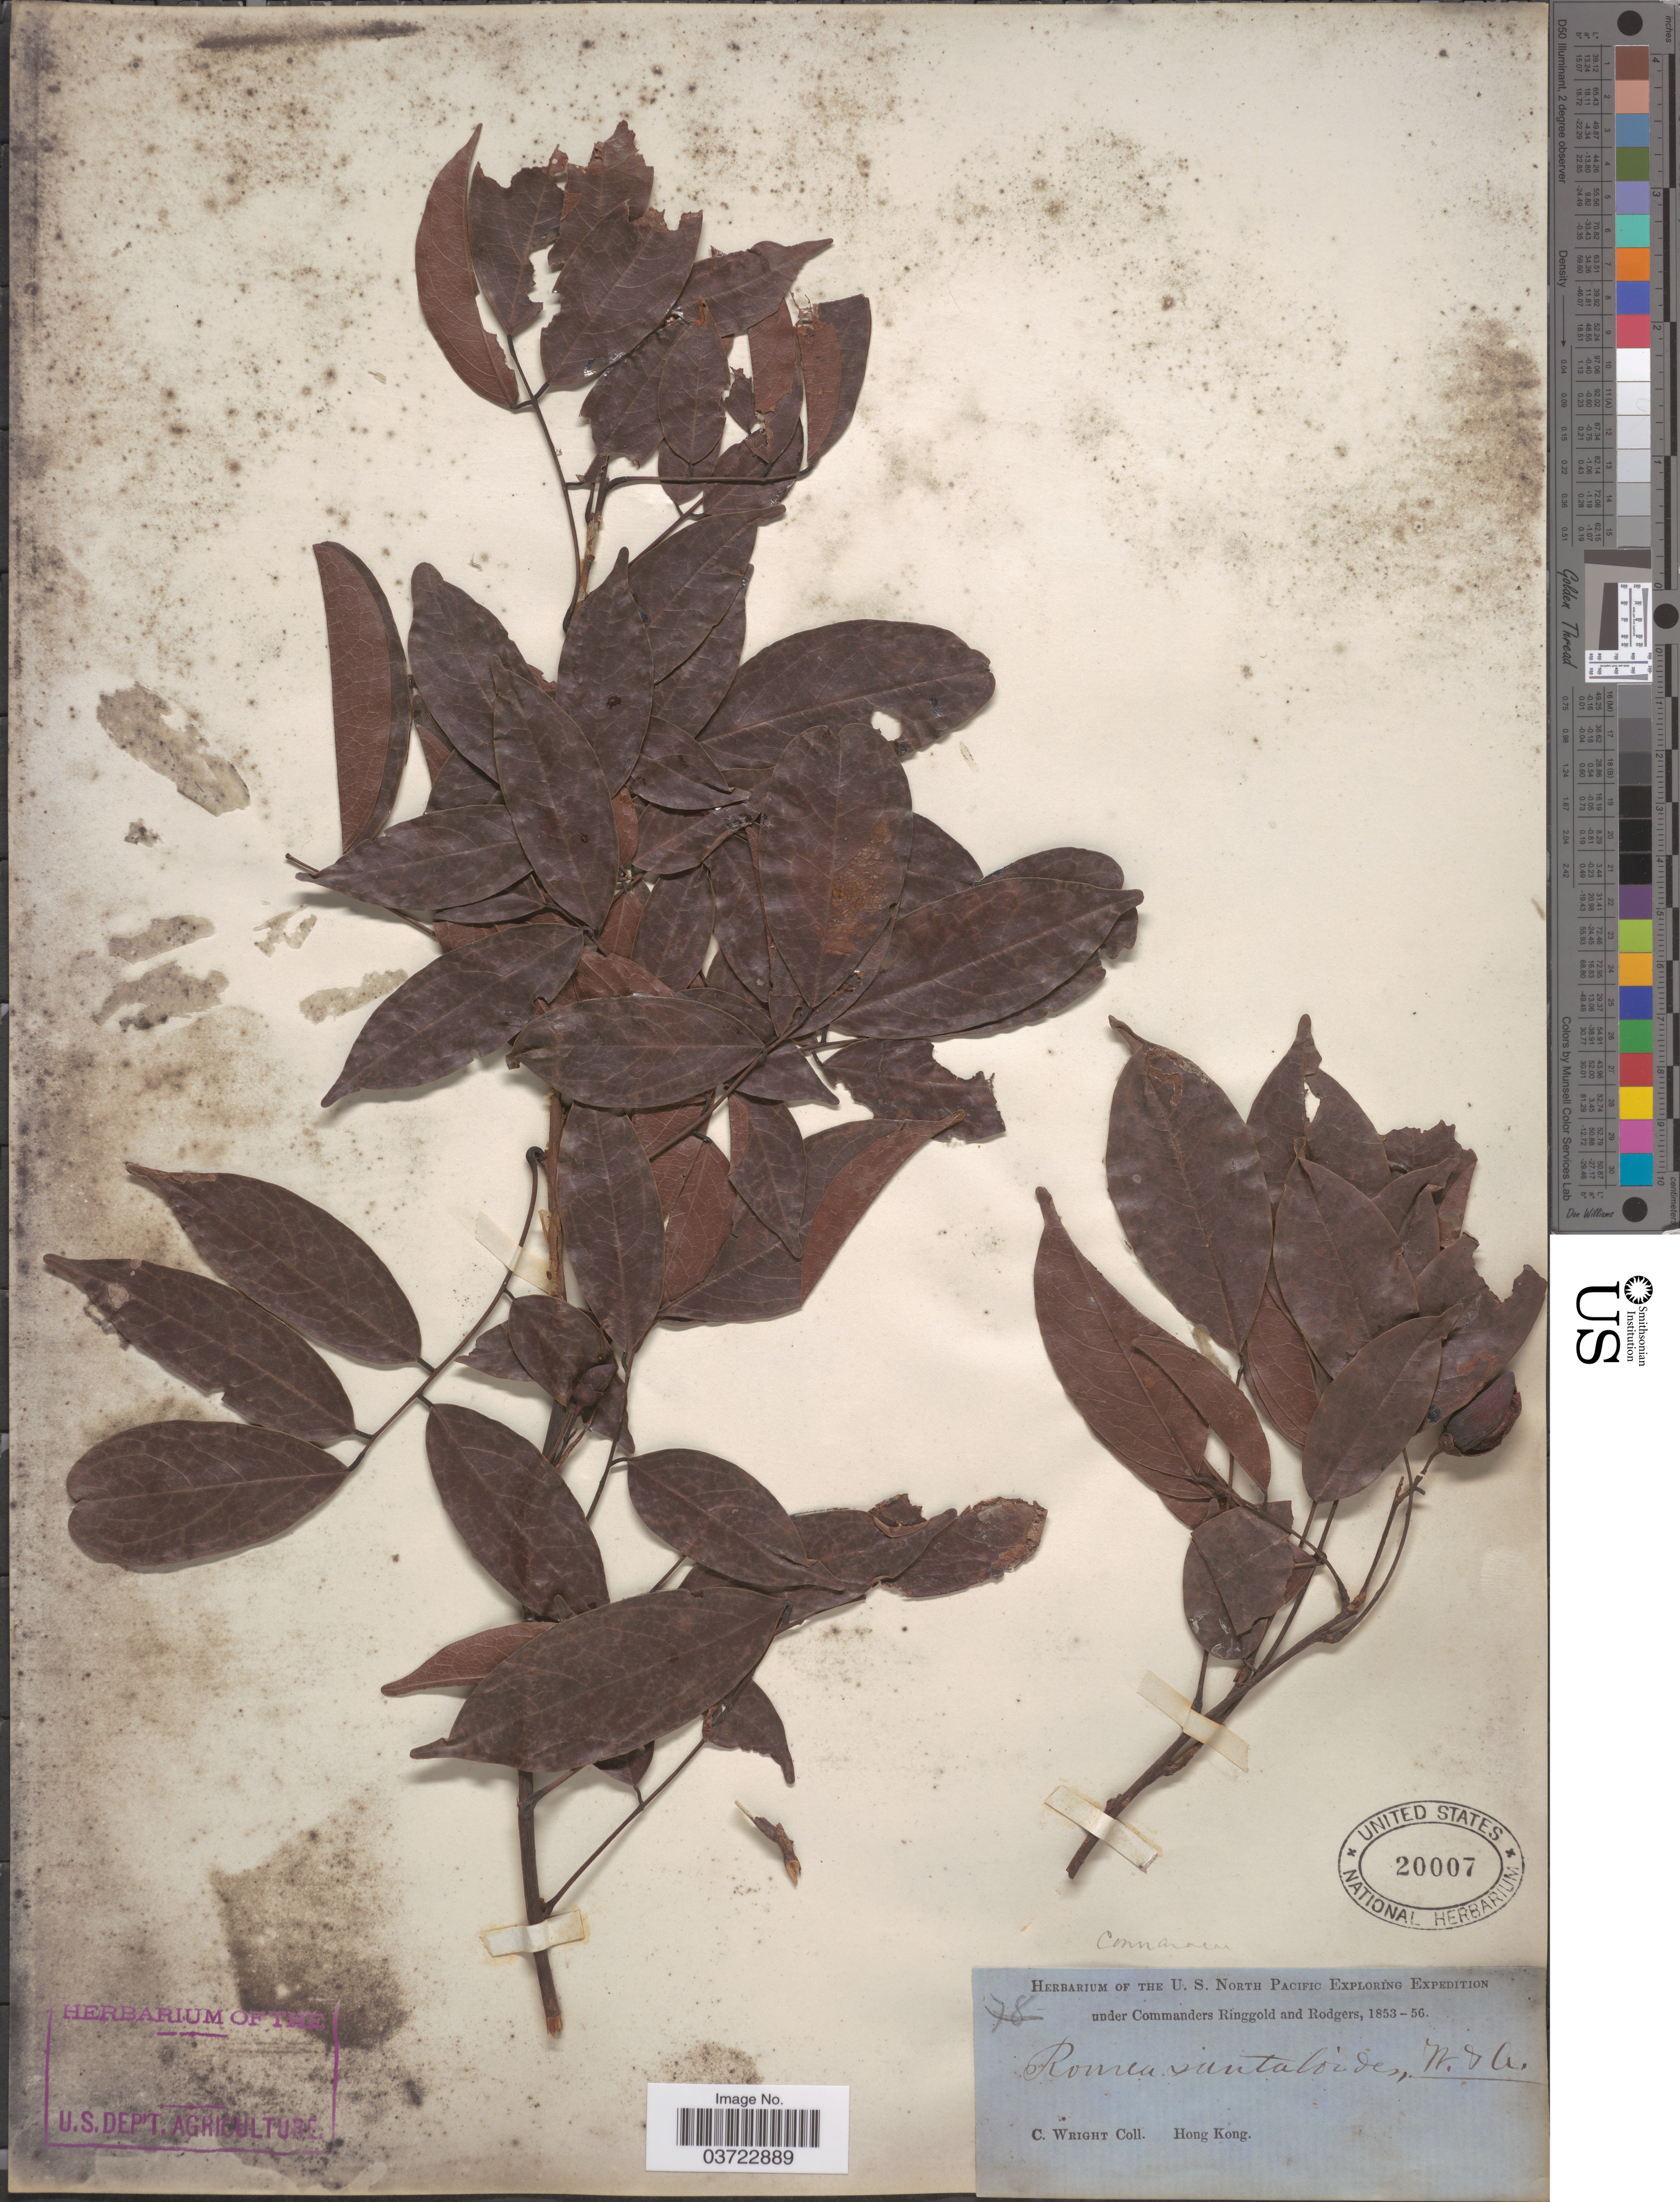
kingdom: Plantae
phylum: Tracheophyta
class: Magnoliopsida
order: Oxalidales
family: Connaraceae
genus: Rourea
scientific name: Rourea santaloides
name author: Wight & Arn.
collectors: C. Wright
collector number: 78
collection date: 1853/1856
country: China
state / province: Hong Kong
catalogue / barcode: US 20007